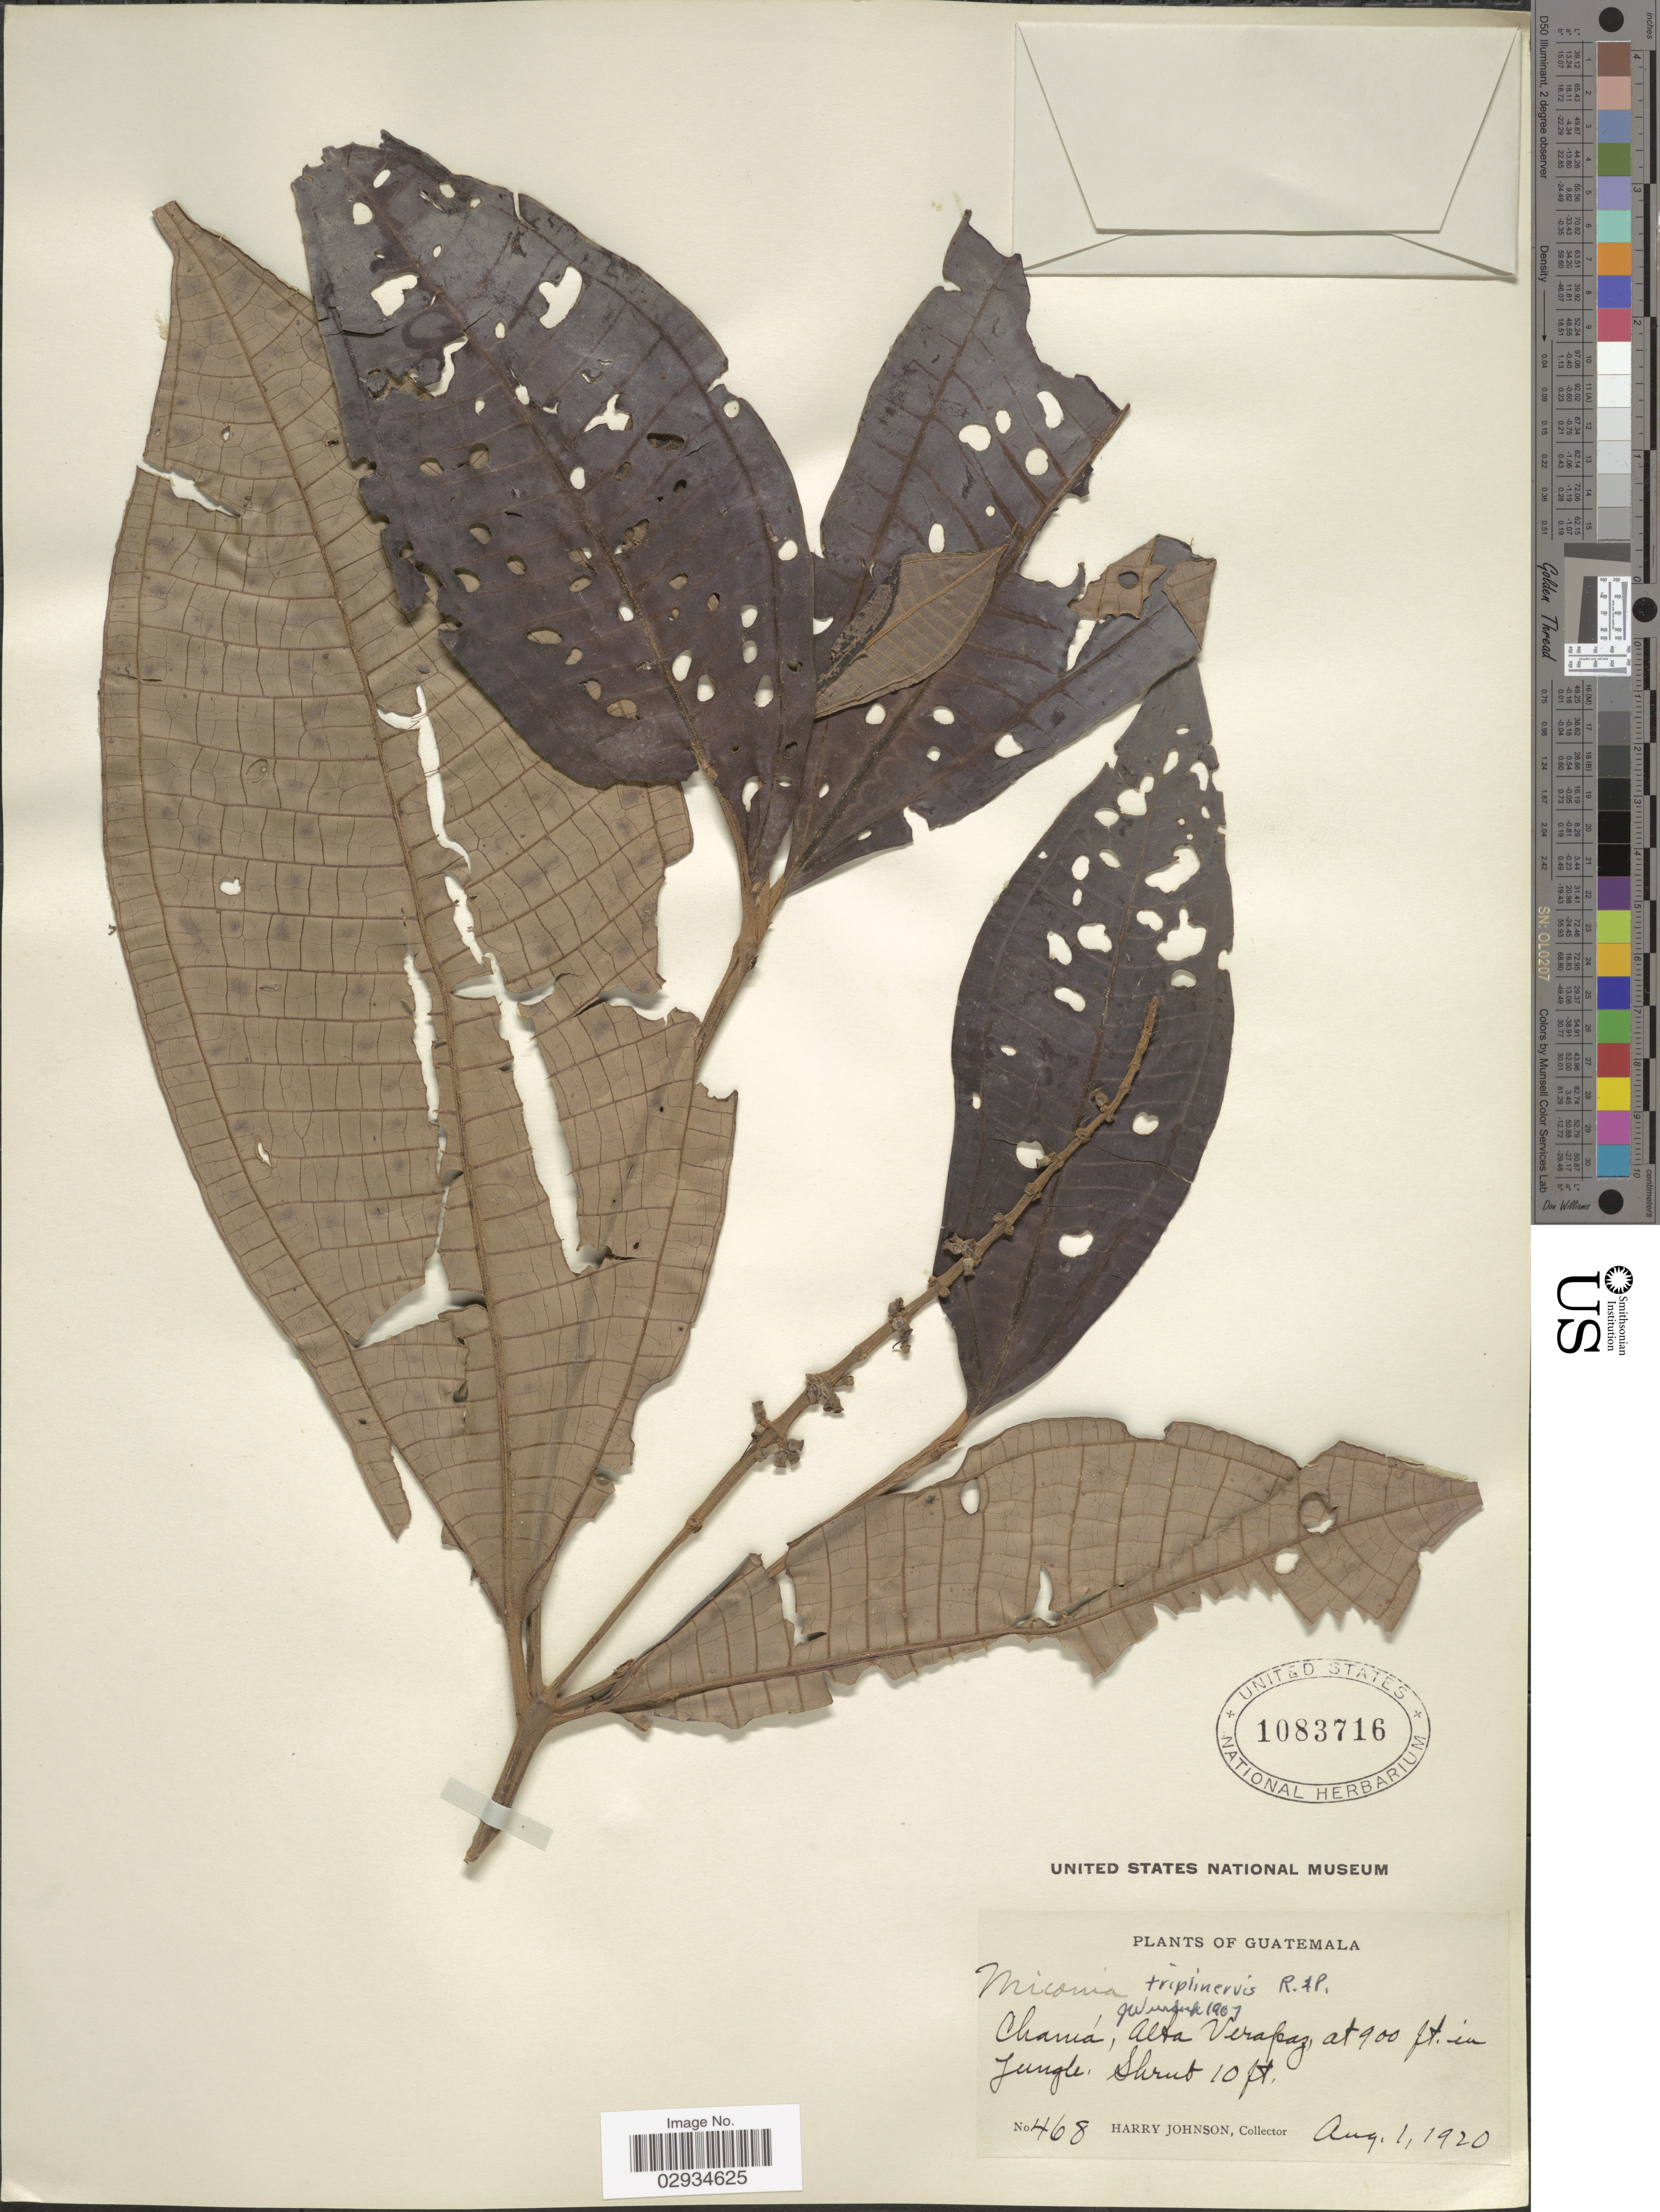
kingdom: Plantae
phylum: Tracheophyta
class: Magnoliopsida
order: Myrtales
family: Melastomataceae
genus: Miconia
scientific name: Miconia triplinervis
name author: Ruiz & Pav.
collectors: H. Johnson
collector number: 468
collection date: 1920-08-01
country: Guatemala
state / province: Alta Verapaz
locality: Chamá, in Jungle.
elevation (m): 274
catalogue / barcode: US 1083716